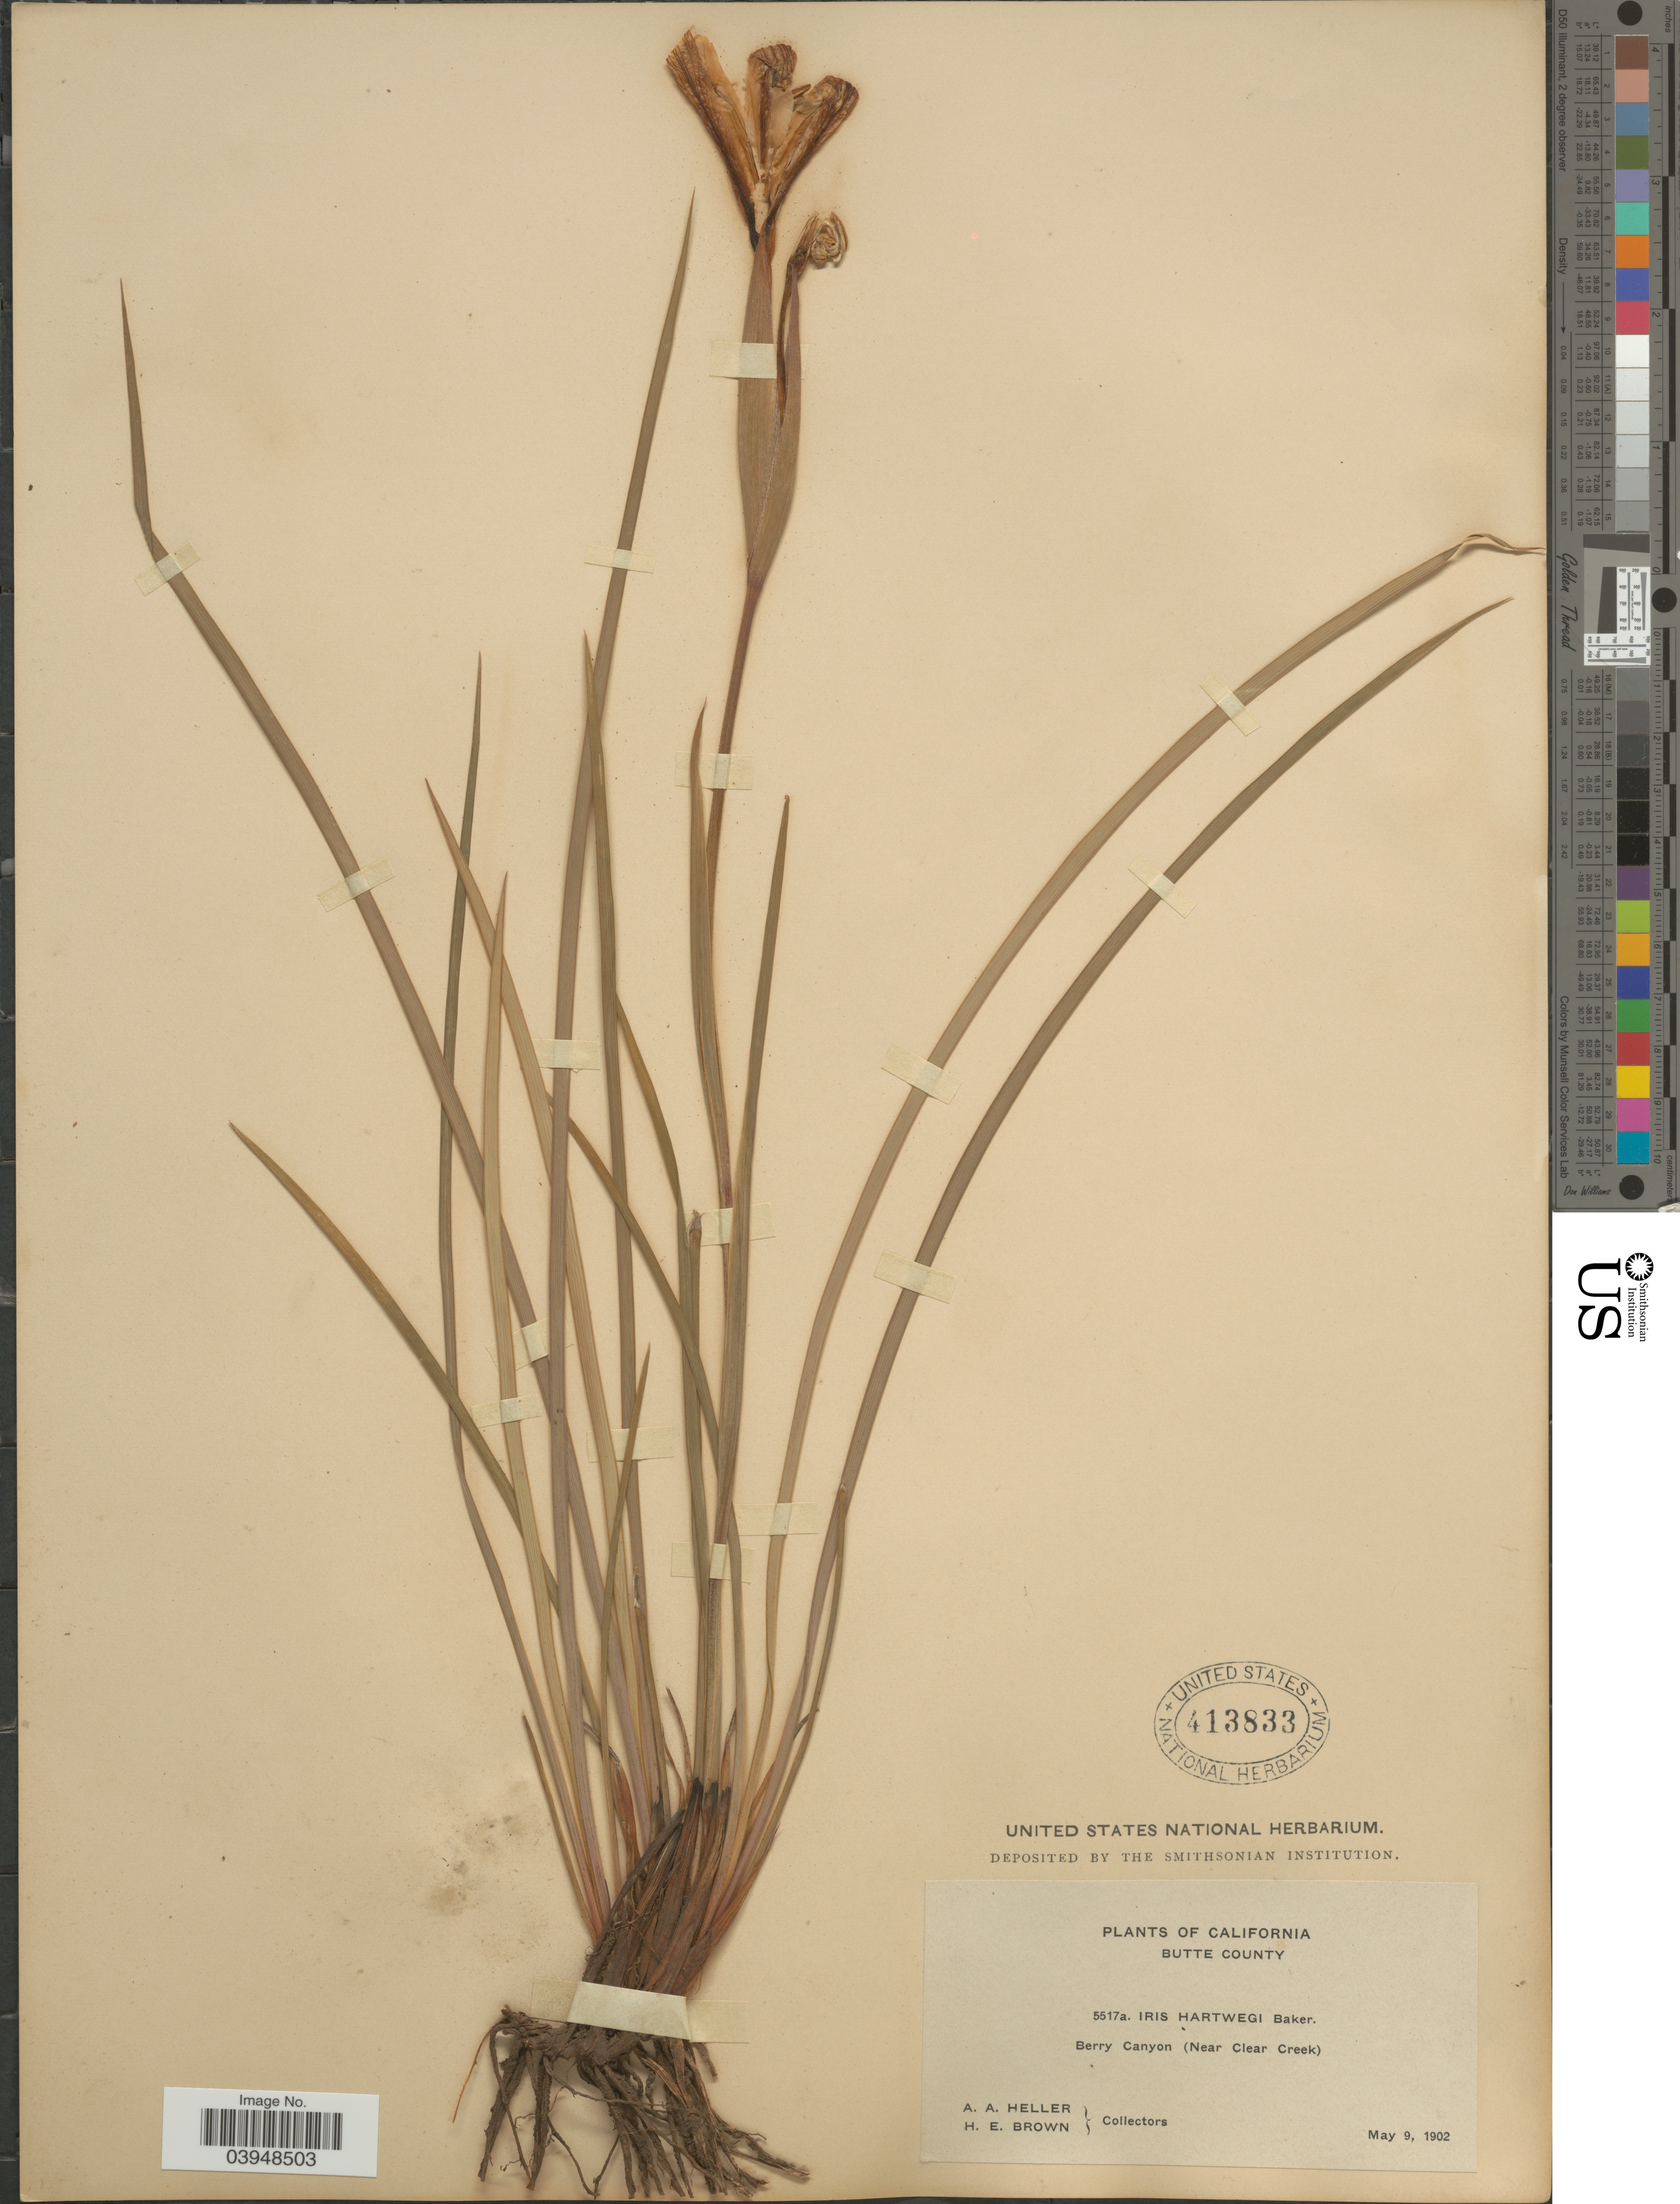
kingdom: Plantae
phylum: Tracheophyta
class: Liliopsida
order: Asparagales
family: Iridaceae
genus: Iris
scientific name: Iris hartwegii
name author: Baker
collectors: A. A. Heller & H. E. Brown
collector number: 5517a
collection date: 1902-05-09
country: United States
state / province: California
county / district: Butte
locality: Butte County. Berry Canyon (Near Clear Creek).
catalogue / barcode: US 413833